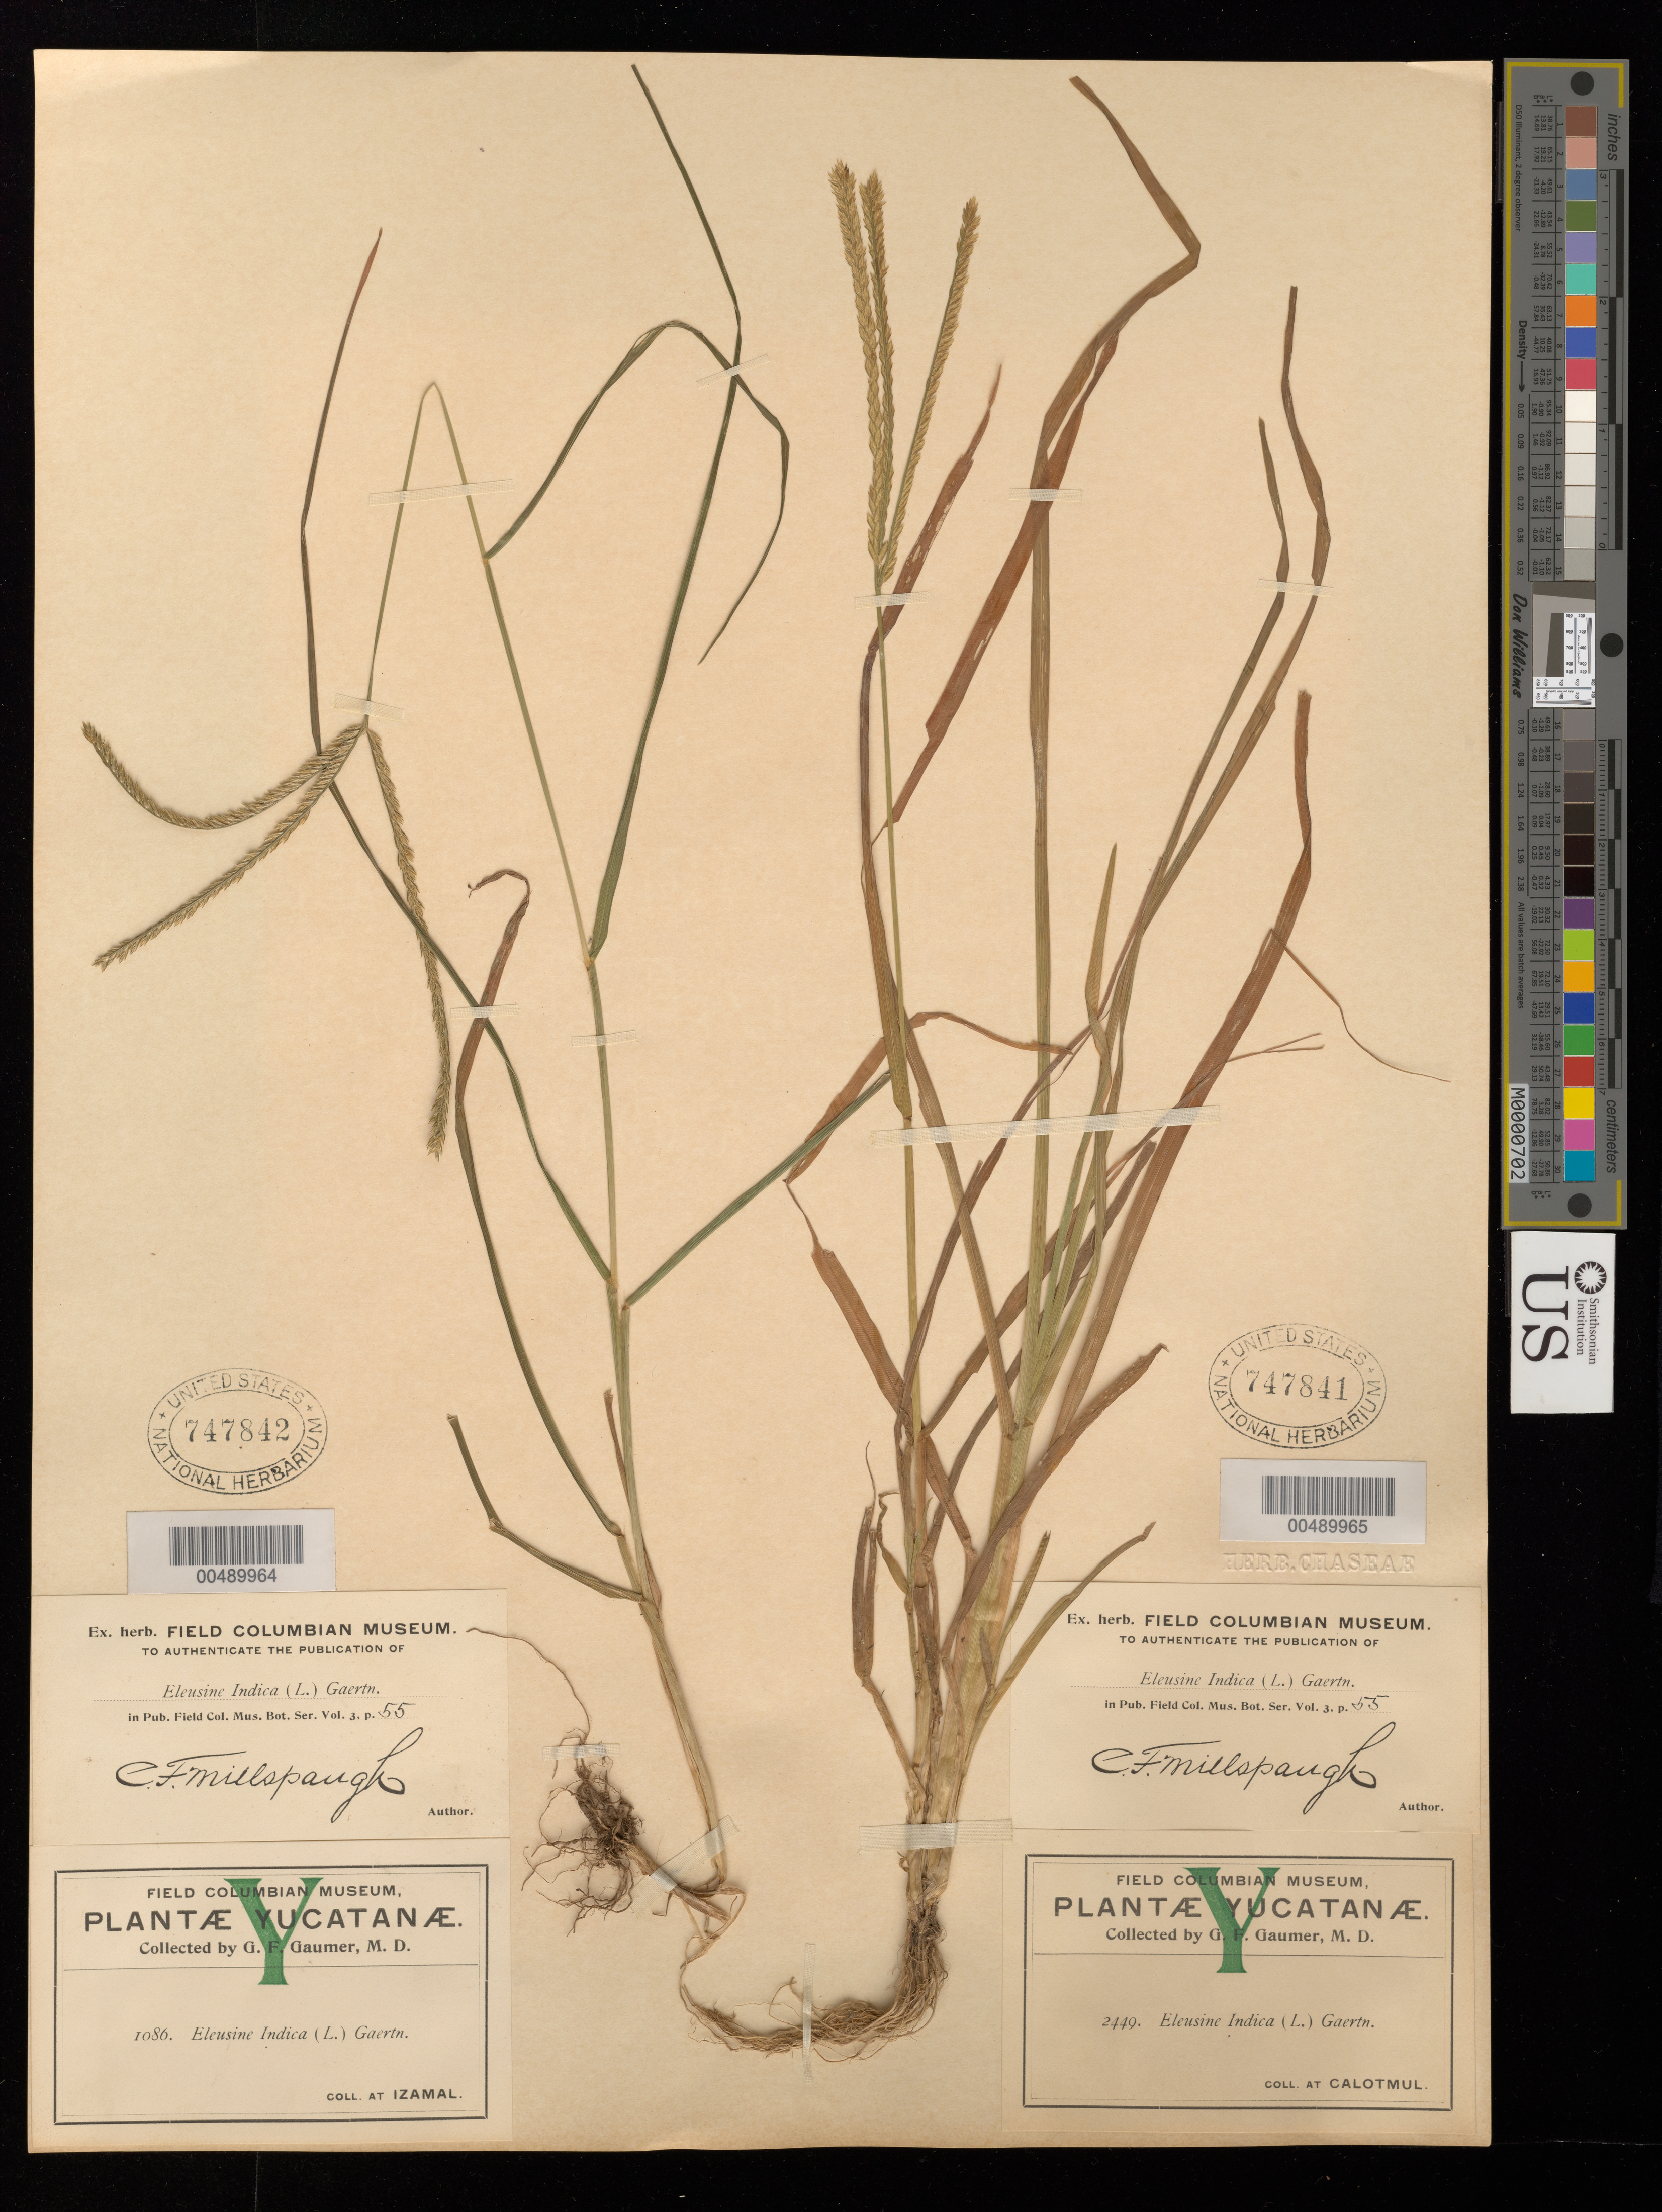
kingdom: Plantae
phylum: Tracheophyta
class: Liliopsida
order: Poales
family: Poaceae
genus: Eleusine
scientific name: Eleusine indica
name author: (L.) Gaertn.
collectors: G. F. Gaumer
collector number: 2449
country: Mexico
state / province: Yucatan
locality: Calotmul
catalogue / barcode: US 747841